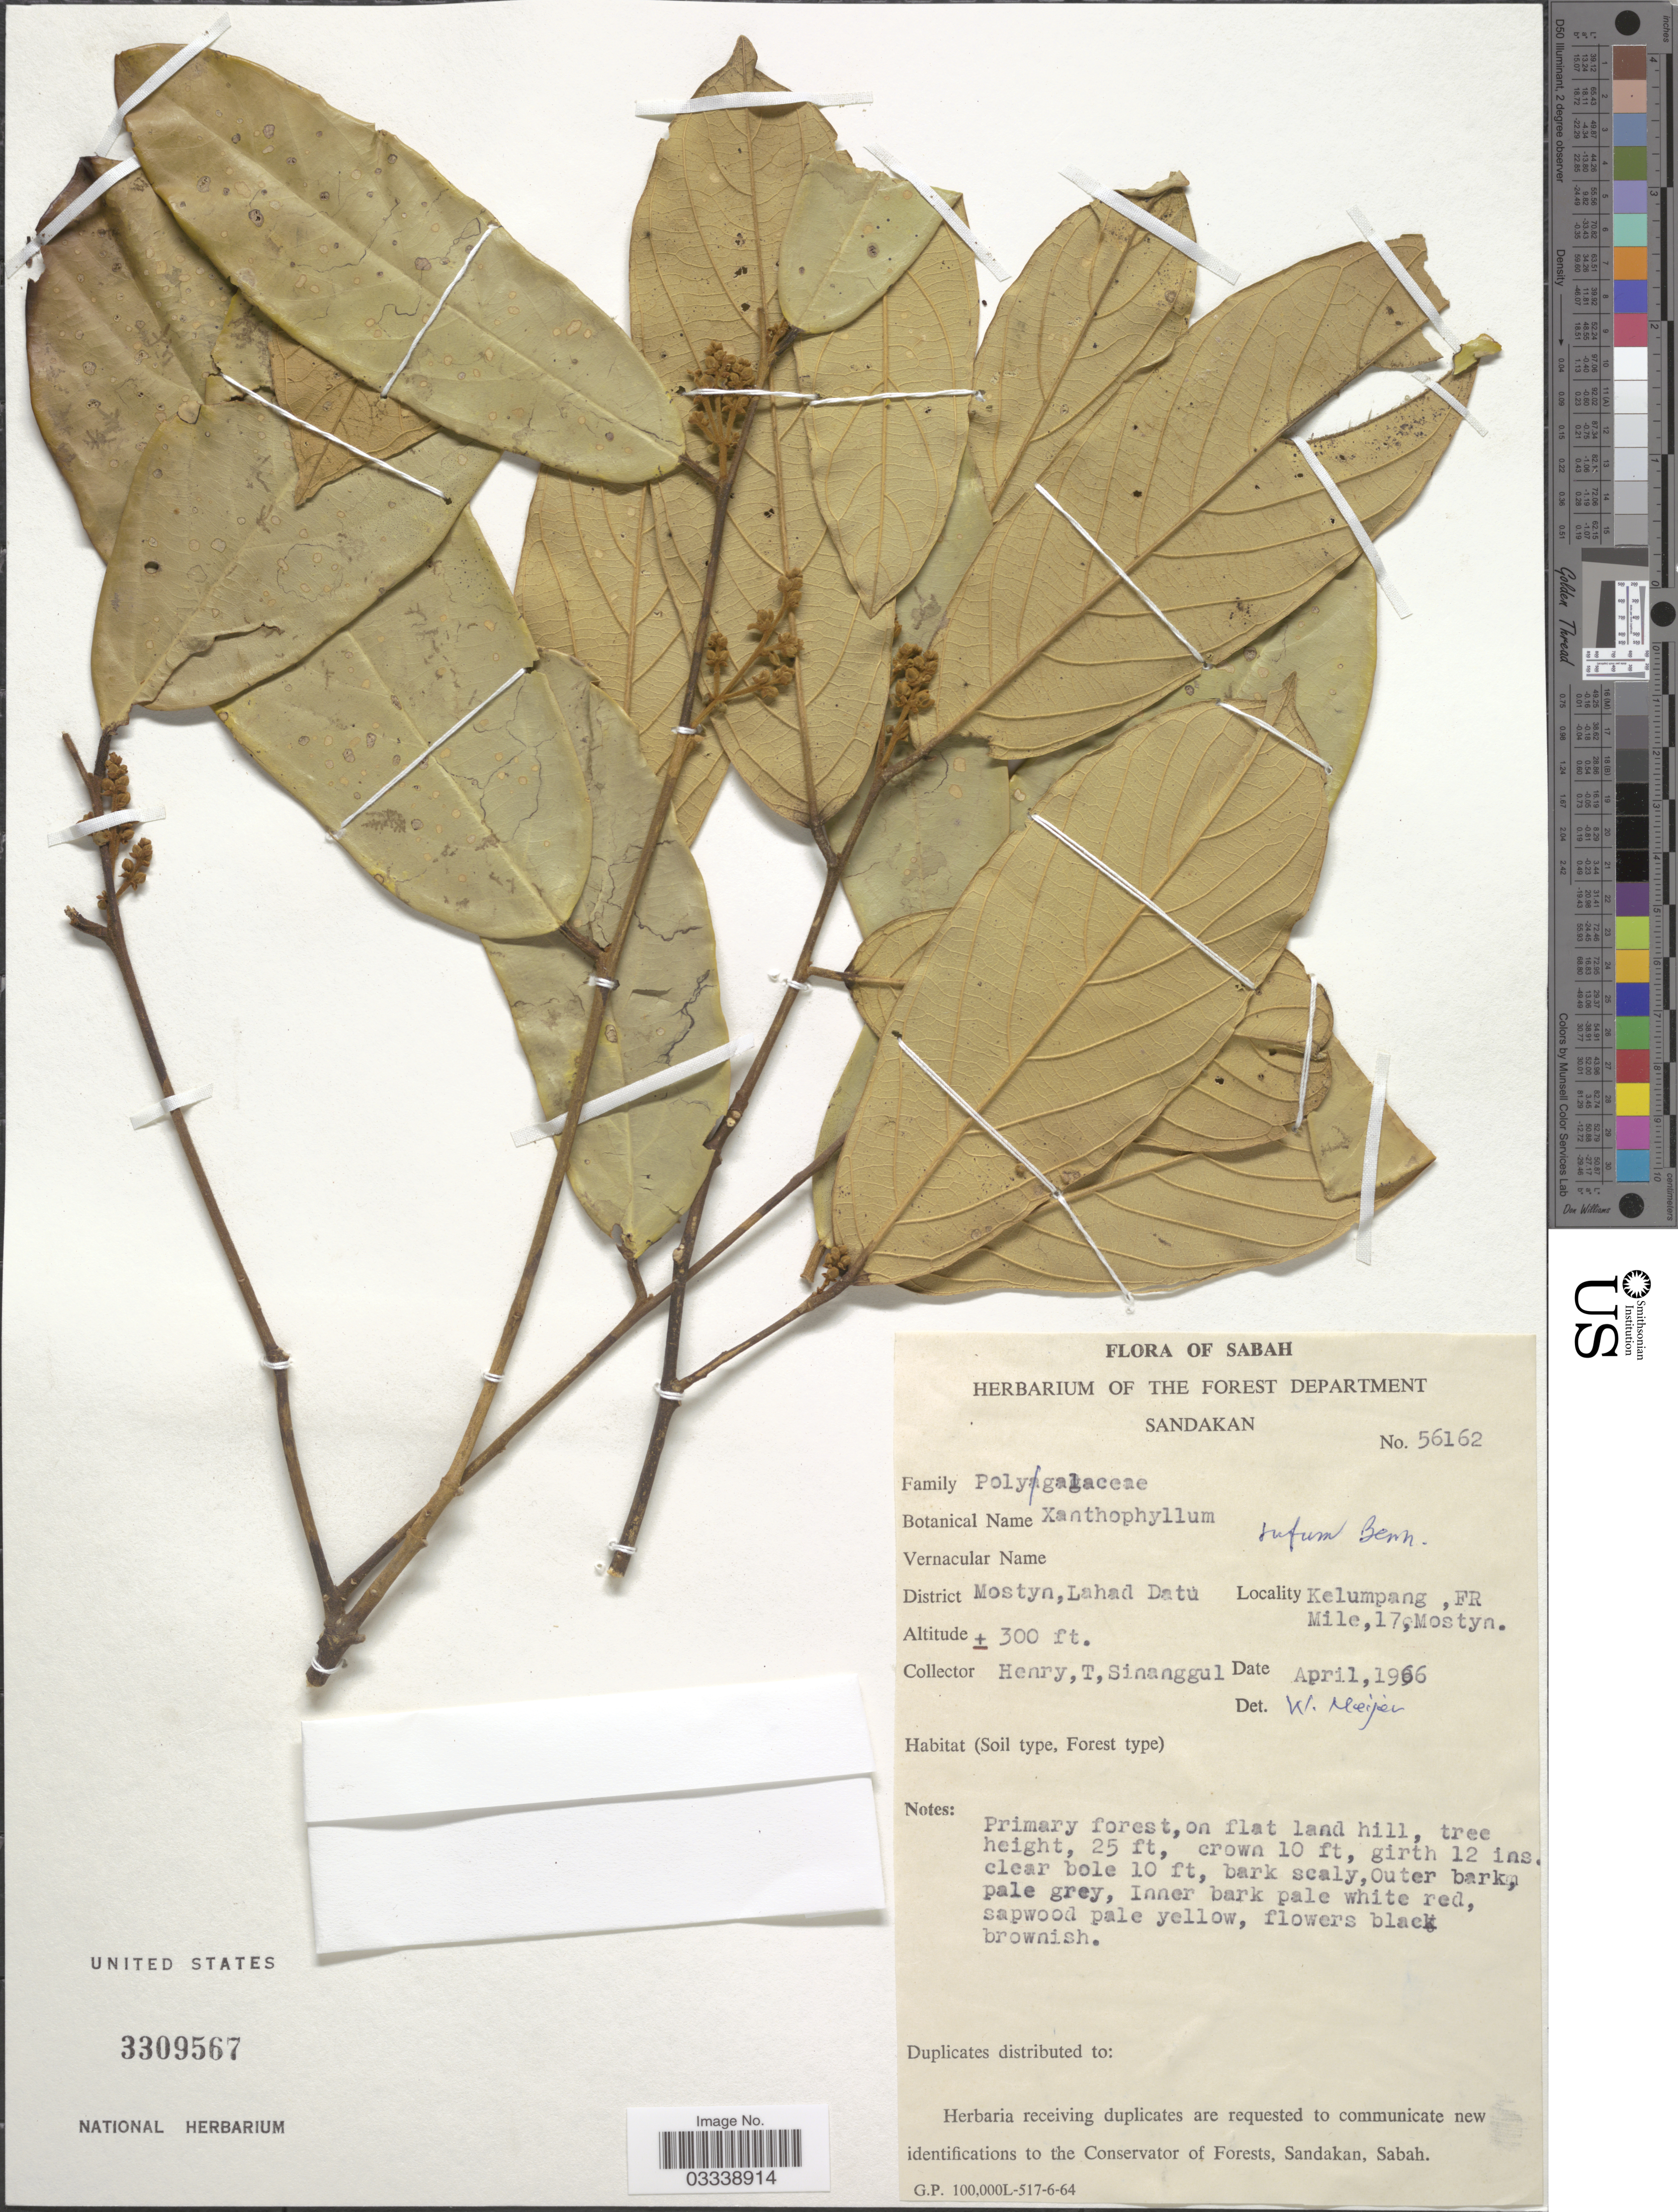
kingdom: Plantae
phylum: Tracheophyta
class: Magnoliopsida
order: Fabales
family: Polygalaceae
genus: Xanthophyllum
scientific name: Xanthophyllum rufum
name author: A.W. Benn.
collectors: H. Sinanggul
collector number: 56162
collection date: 1966-04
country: Malaysia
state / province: Sabah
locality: District Mostyn, Lahad Datu. Kelumpang, FR Mile, 17, Mostyn.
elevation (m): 91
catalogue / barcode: US 3309567